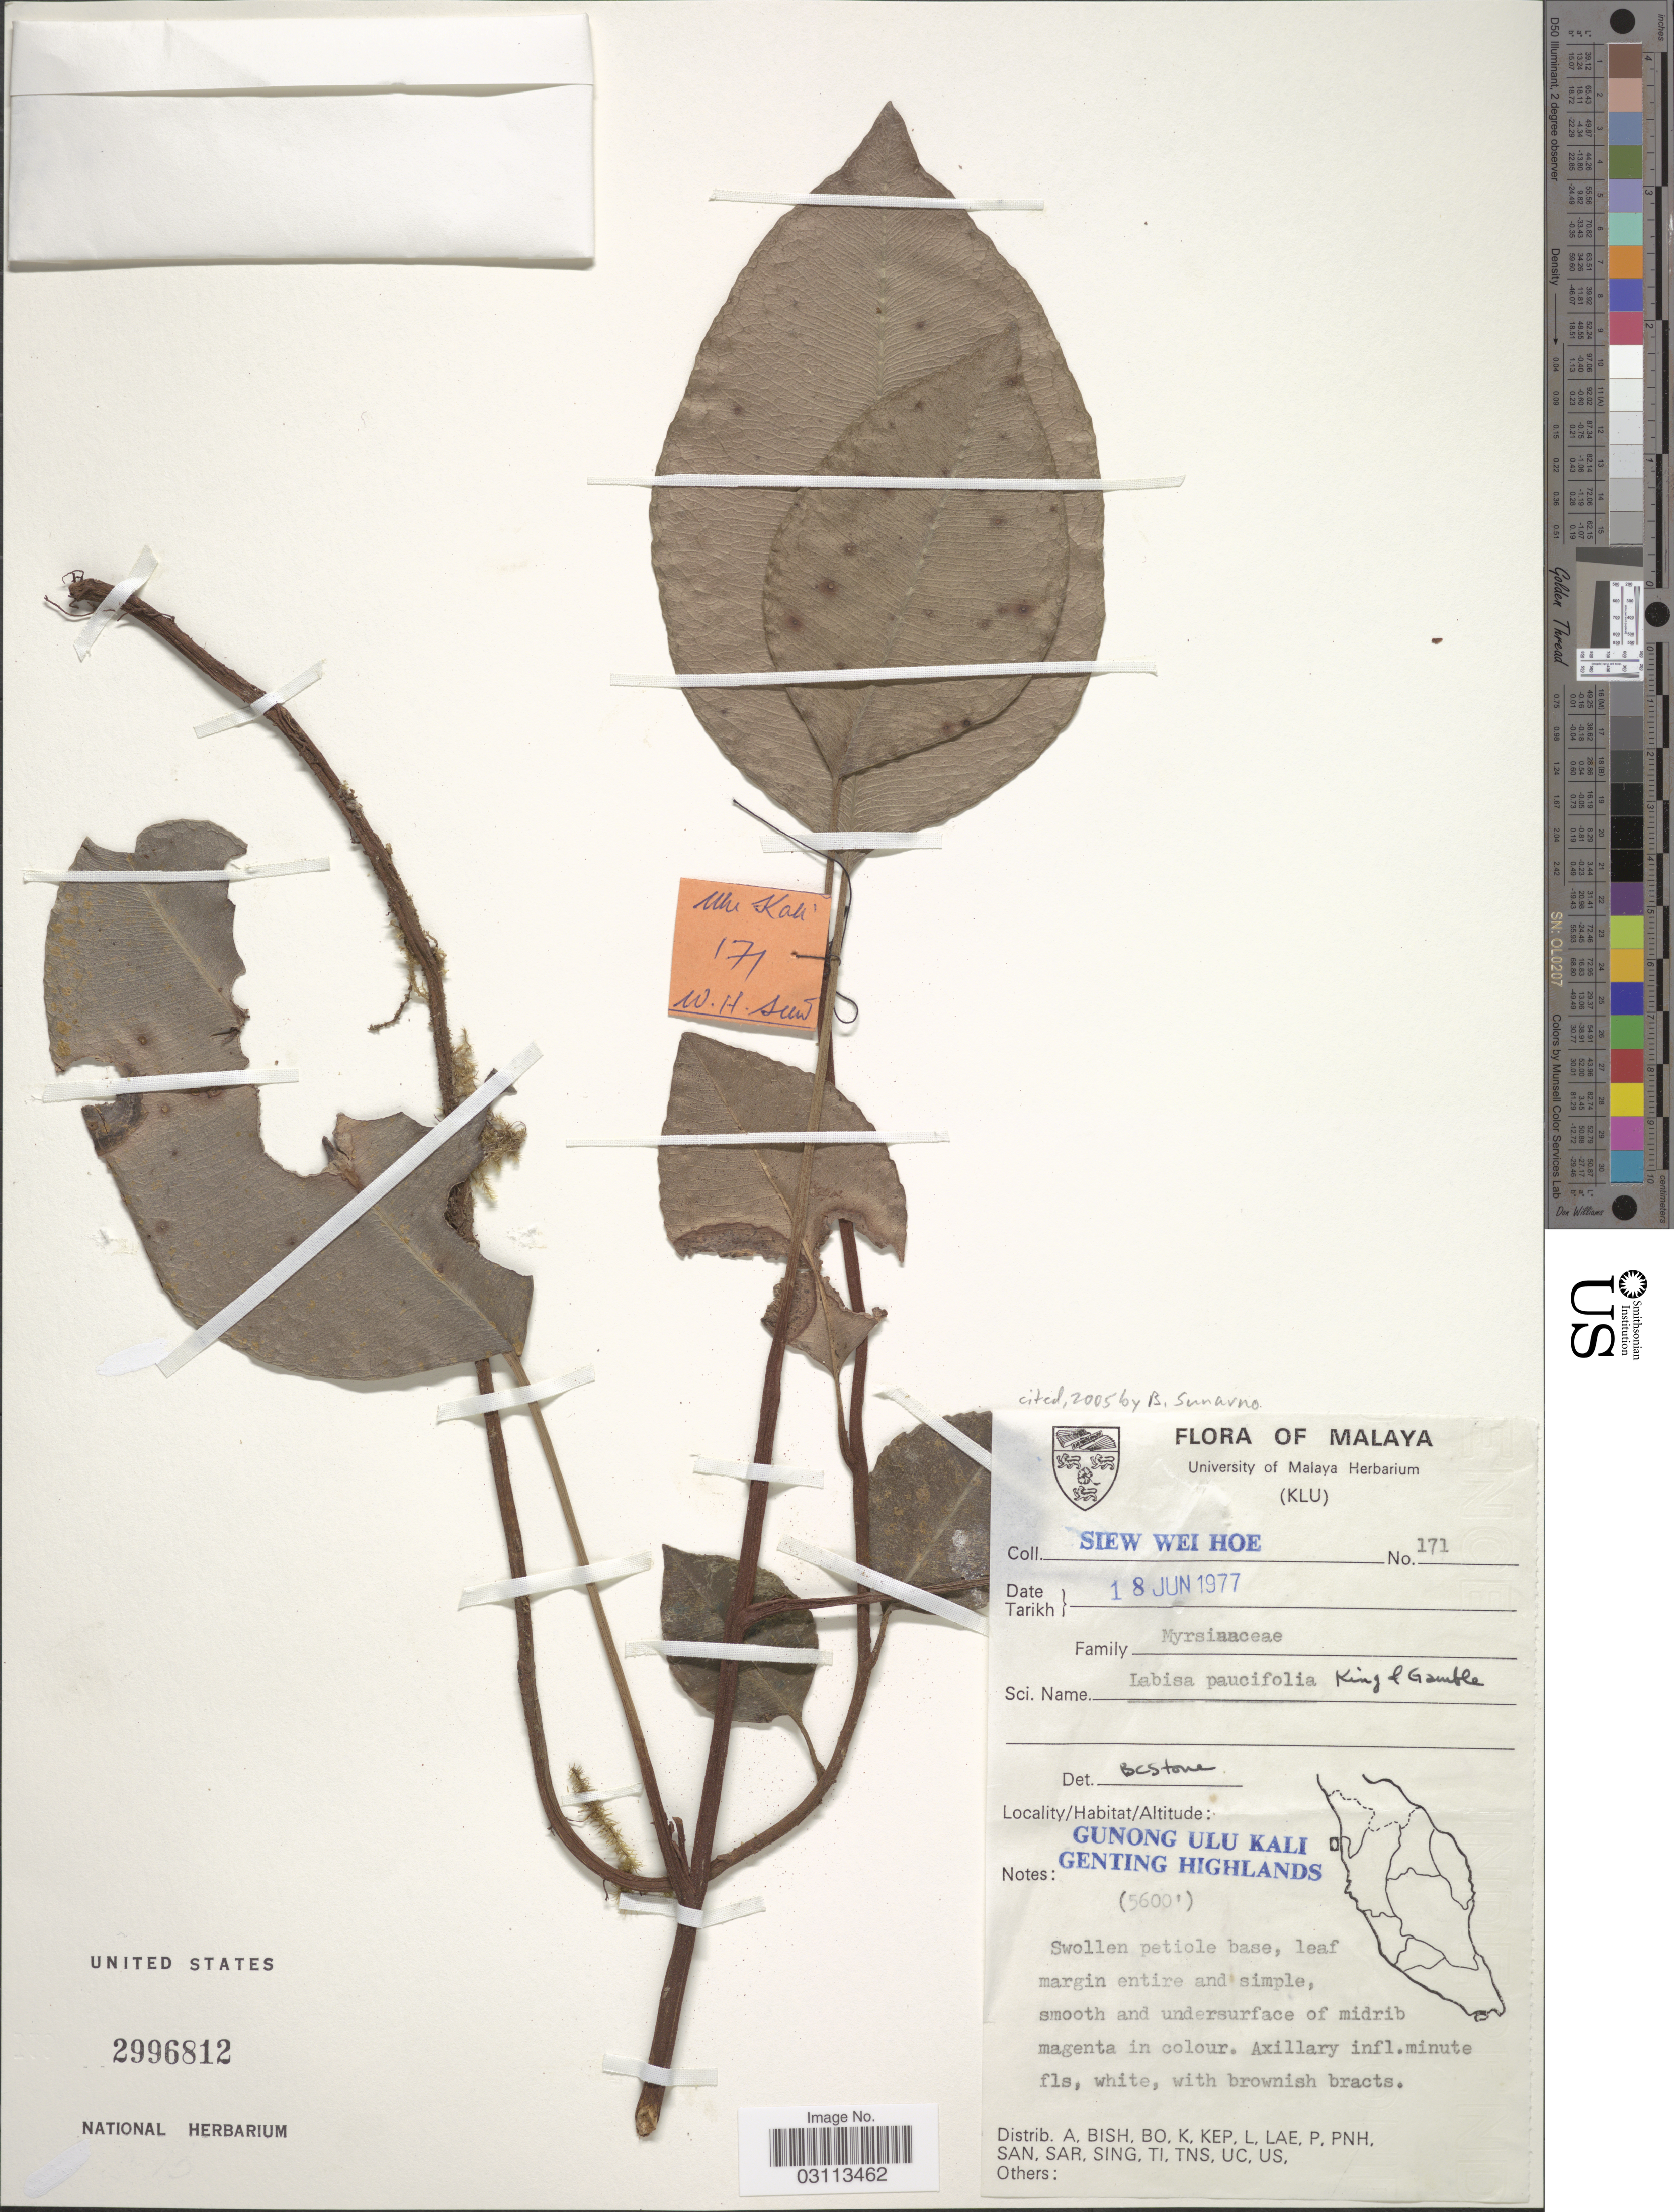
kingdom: Plantae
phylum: Tracheophyta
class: Magnoliopsida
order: Ericales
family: Primulaceae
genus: Labisia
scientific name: Labisia paucifolia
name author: King & Gamble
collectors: S. Hoe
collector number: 171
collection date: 1977-06-18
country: Malaysia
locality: Malaya. Gunong Ulu Kali. Genting Highlands.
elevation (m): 1707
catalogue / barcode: US 2996812